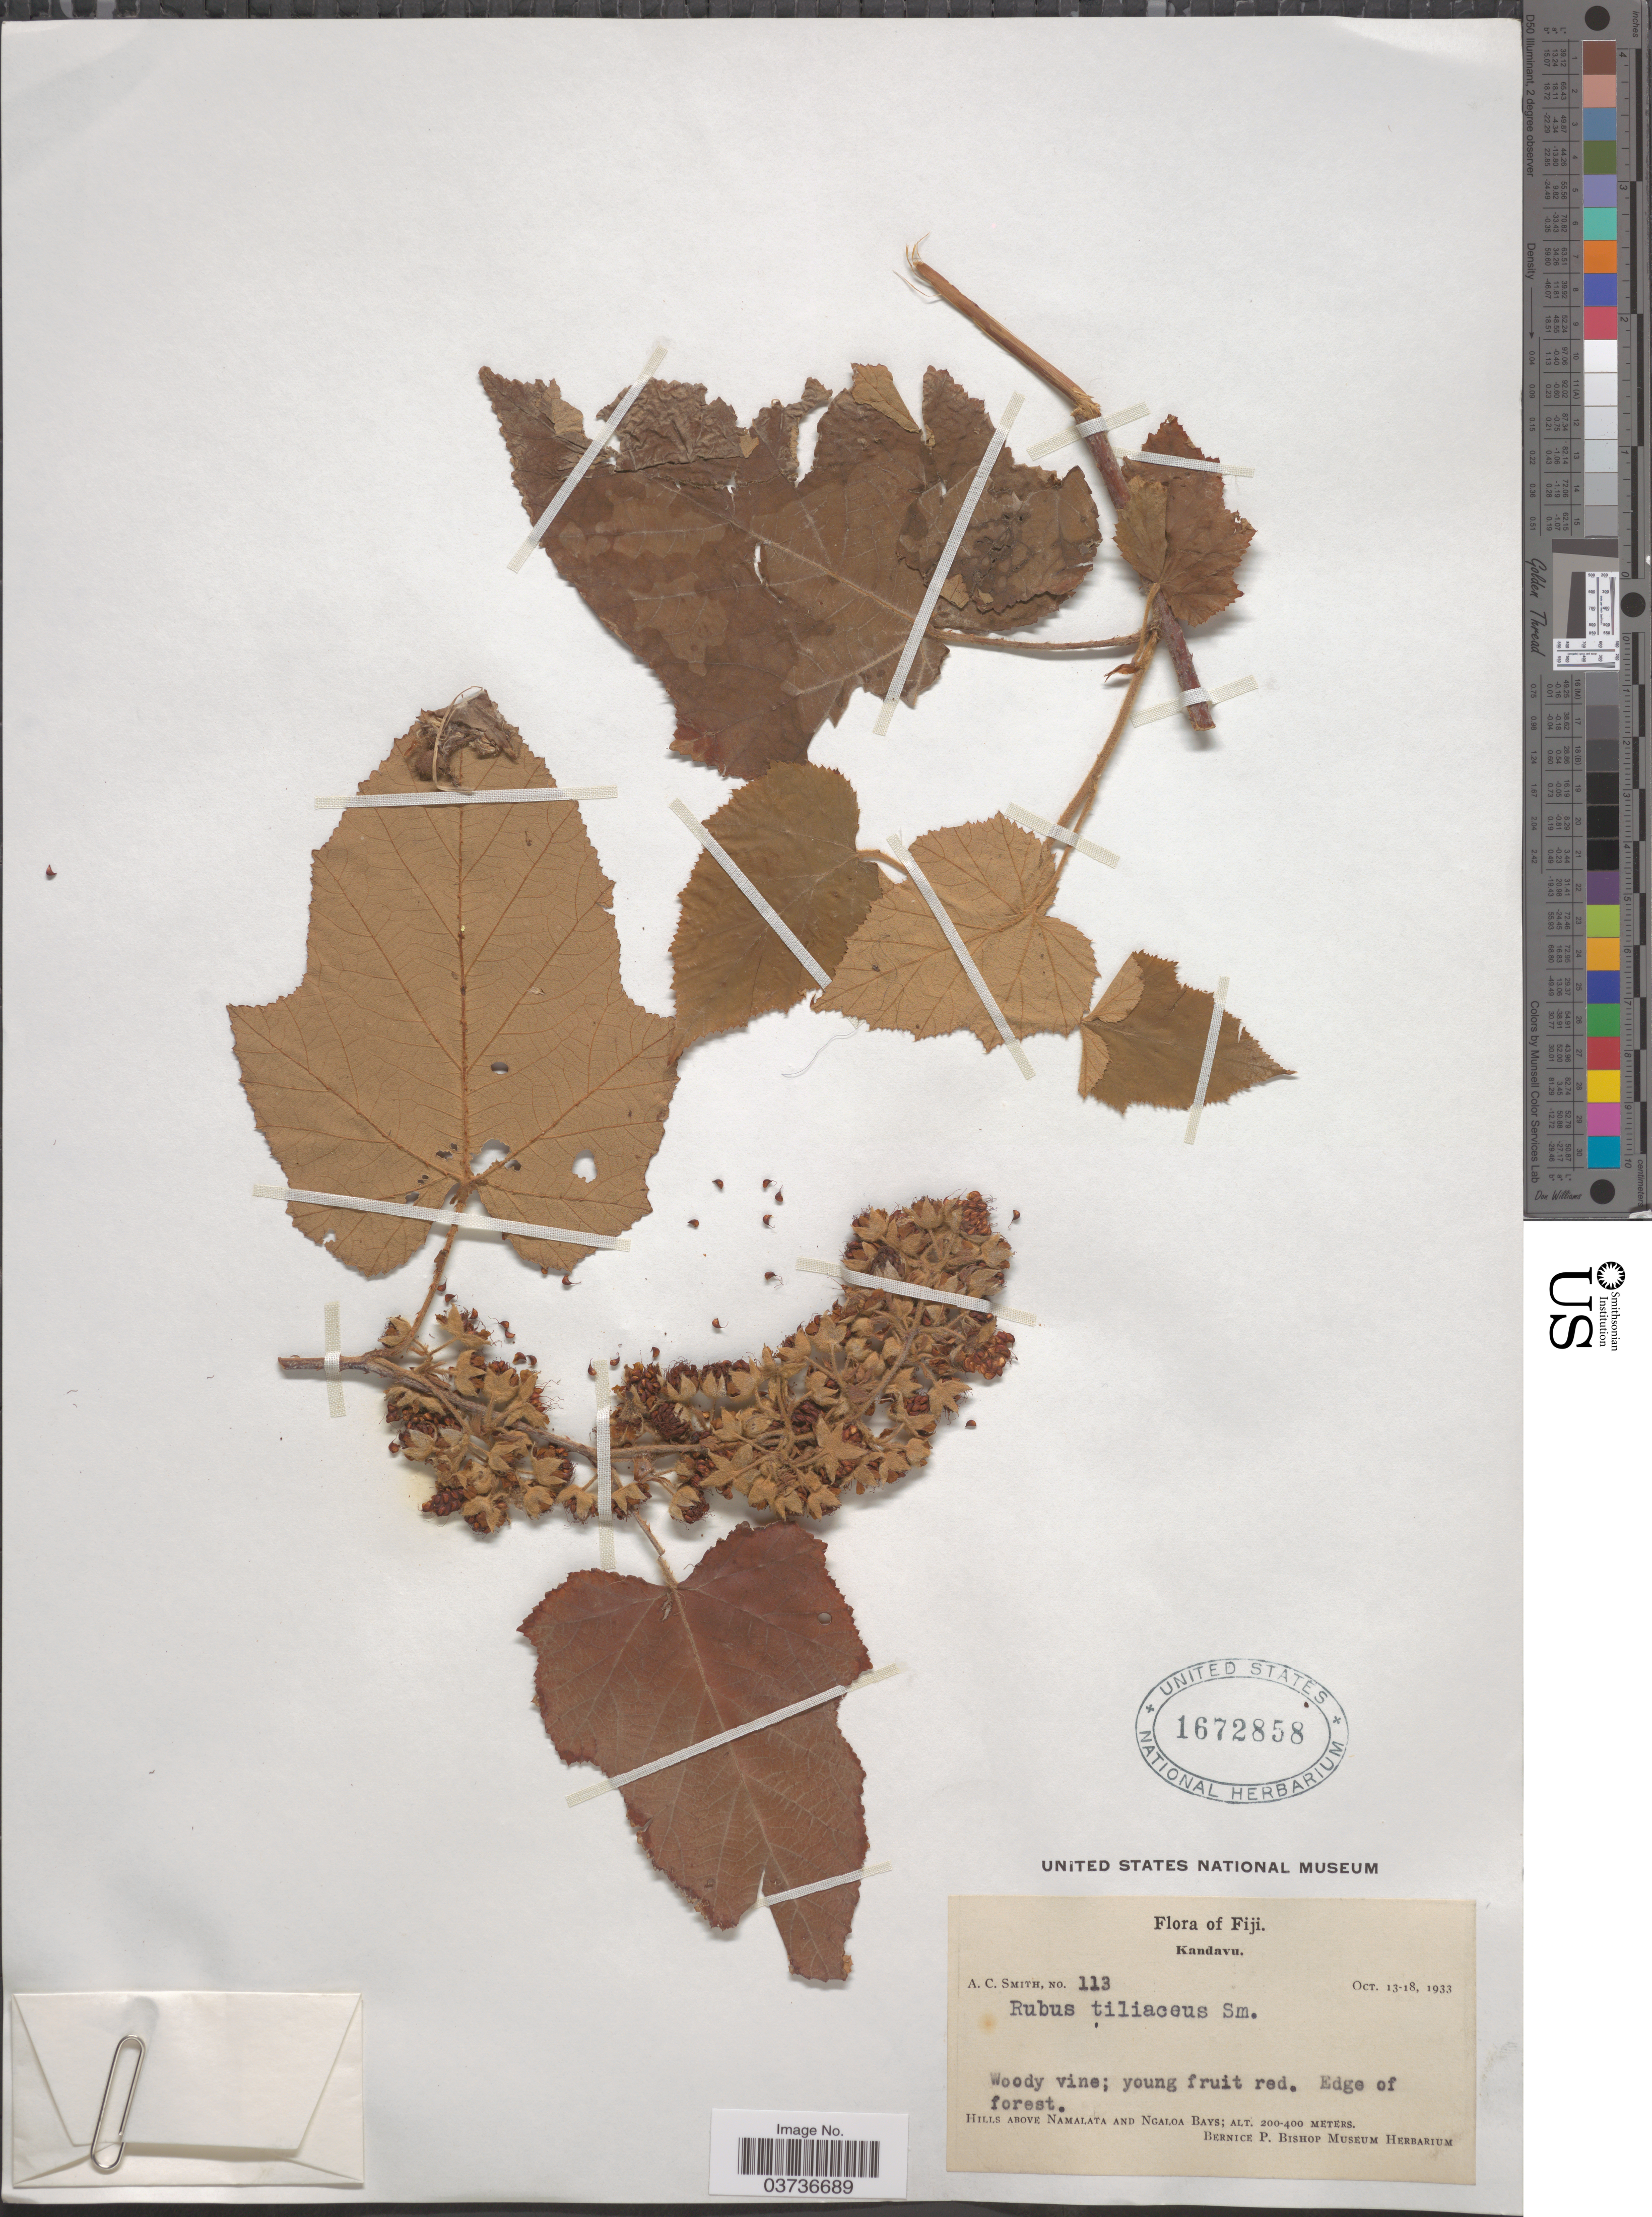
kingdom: Plantae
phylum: Tracheophyta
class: Magnoliopsida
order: Rosales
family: Rosaceae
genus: Rubus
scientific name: Rubus moluccanus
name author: L.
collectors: A. C. Smith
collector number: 113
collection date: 1933-10-13/1933-10-18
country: Fiji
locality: Kandavu. Hills above Namalata and Ngaloa Bays.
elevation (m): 200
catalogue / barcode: US 1672858